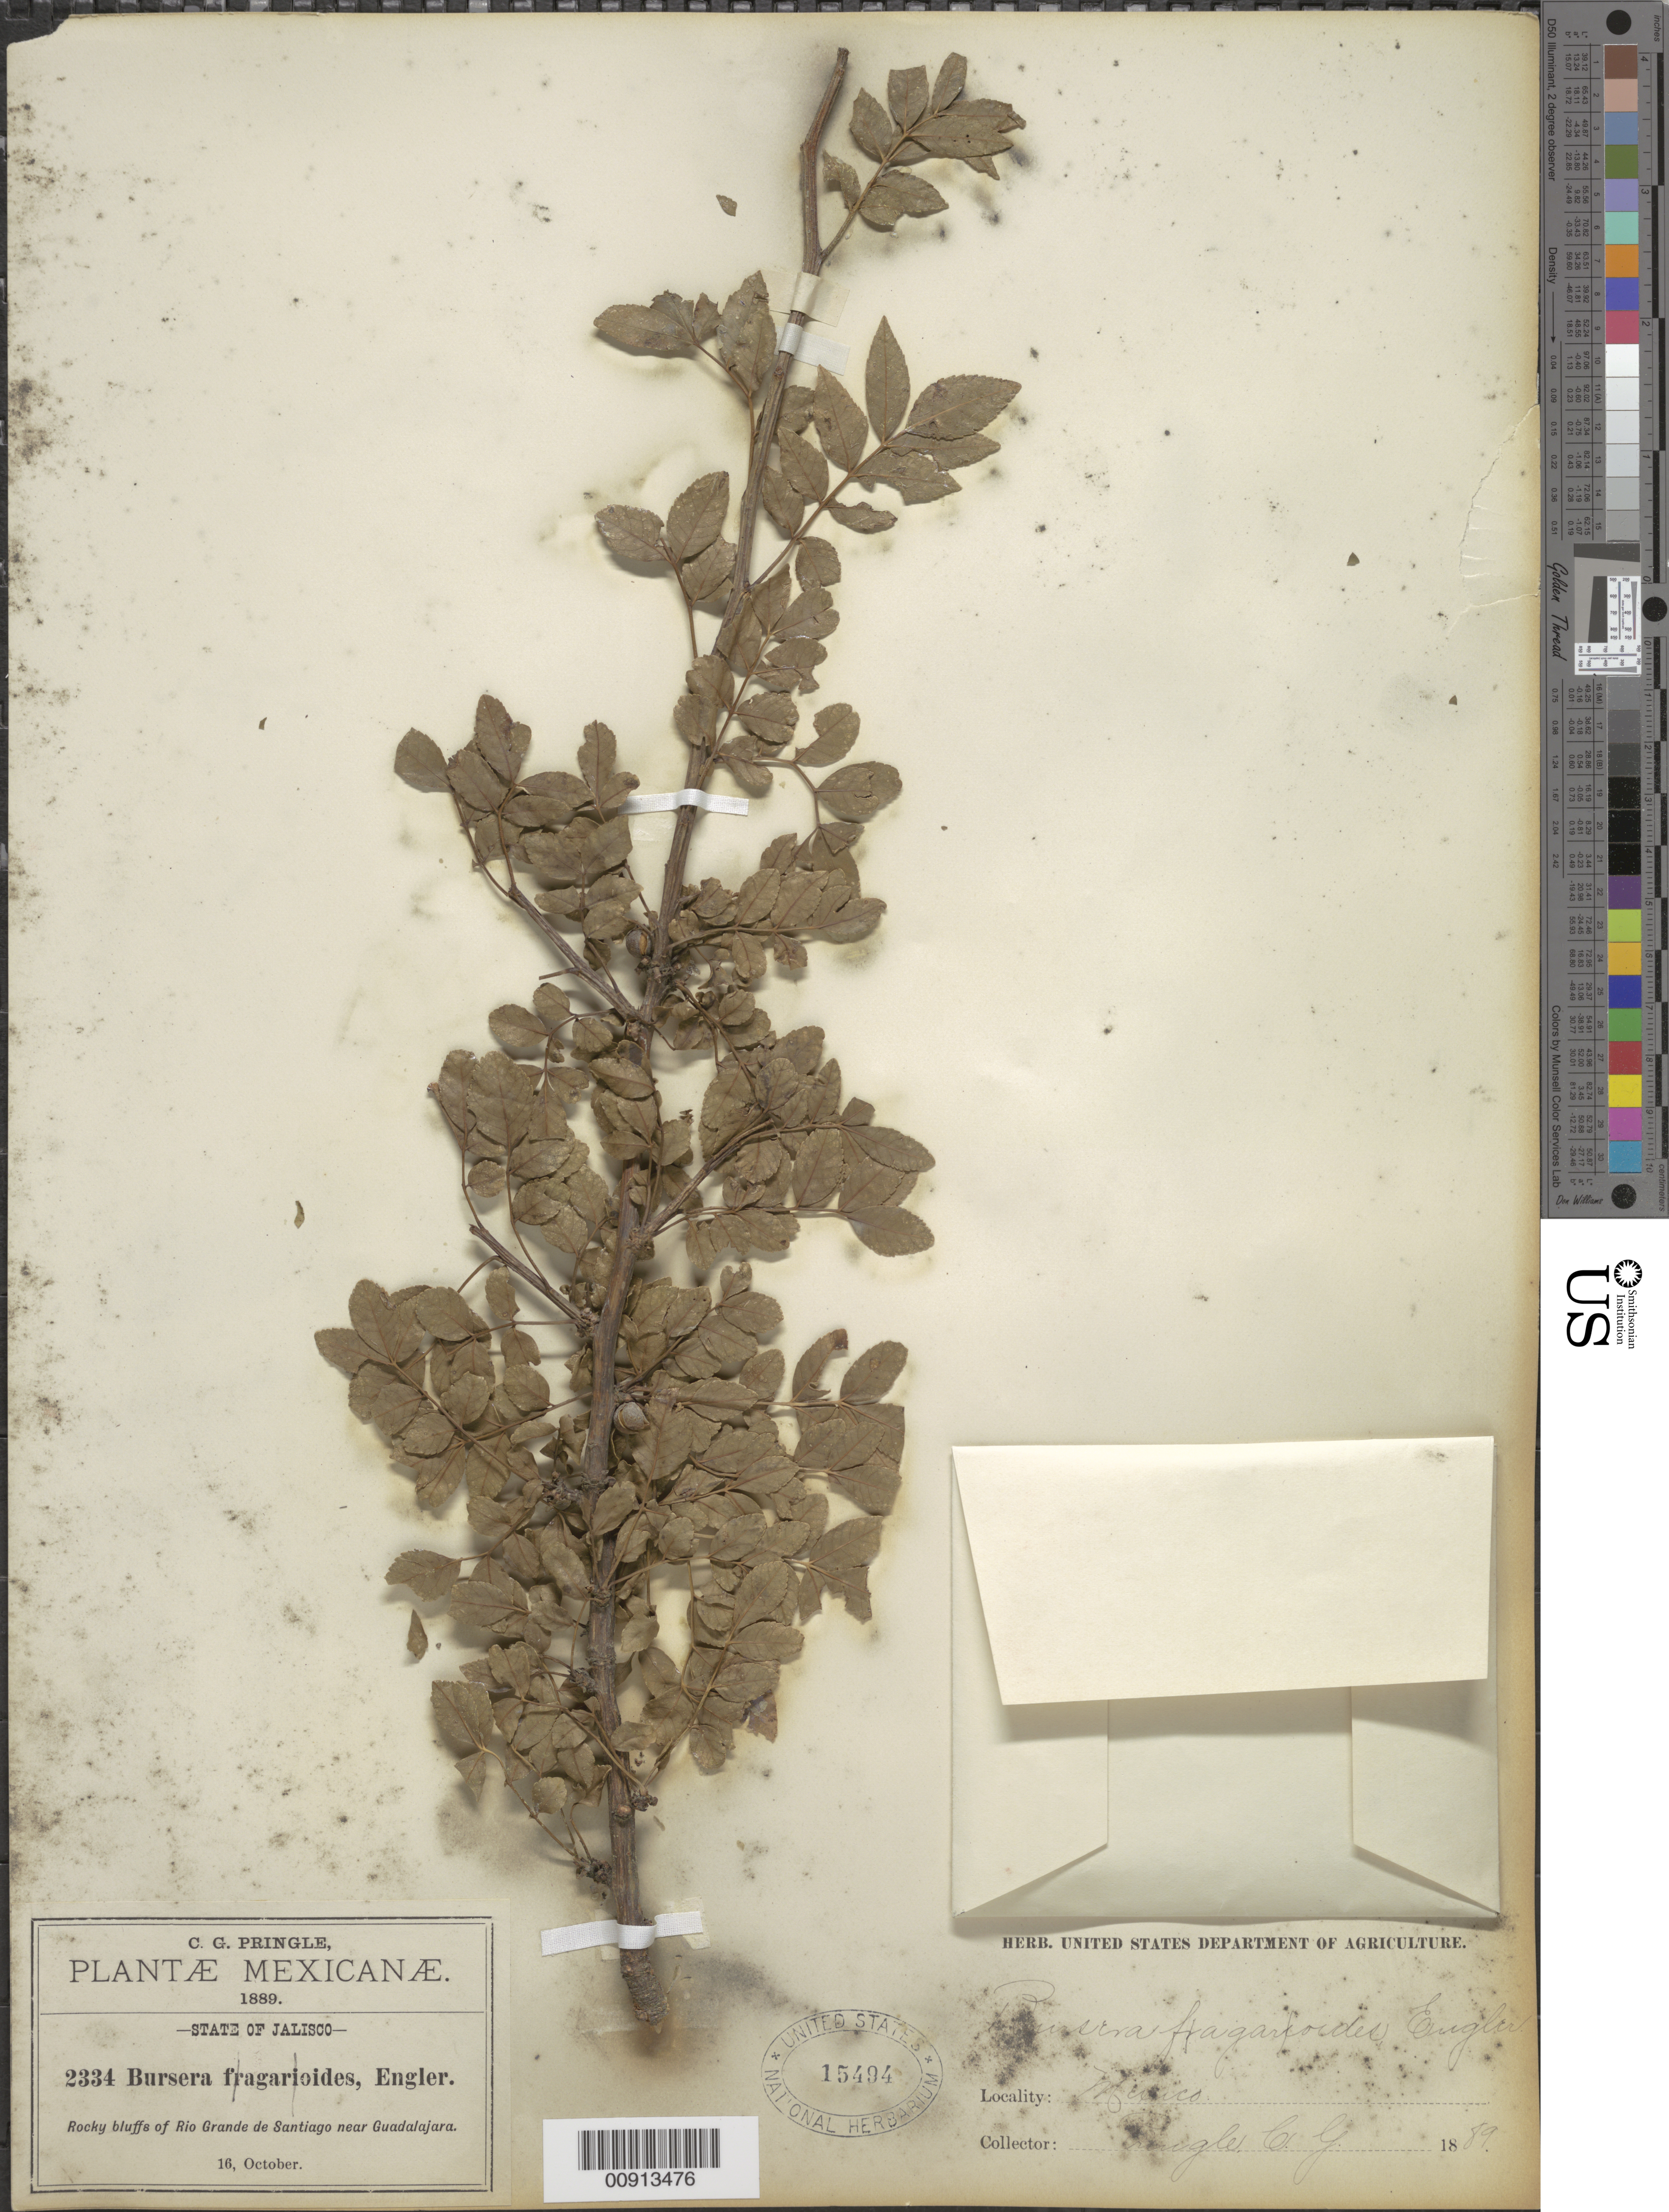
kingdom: Plantae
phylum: Tracheophyta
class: Magnoliopsida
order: Sapindales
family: Burseraceae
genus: Bursera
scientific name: Bursera inaguensis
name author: Britton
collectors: C. G. Pringle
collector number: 2334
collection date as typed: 16 Oct 1889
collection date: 1889-10-16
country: Mexico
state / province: Jalisco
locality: Rocky bluffs of Río Grande de Santiago near Guadalajara. State of Jalisco.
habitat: Rocky bluffs of Río.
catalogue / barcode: US 15494